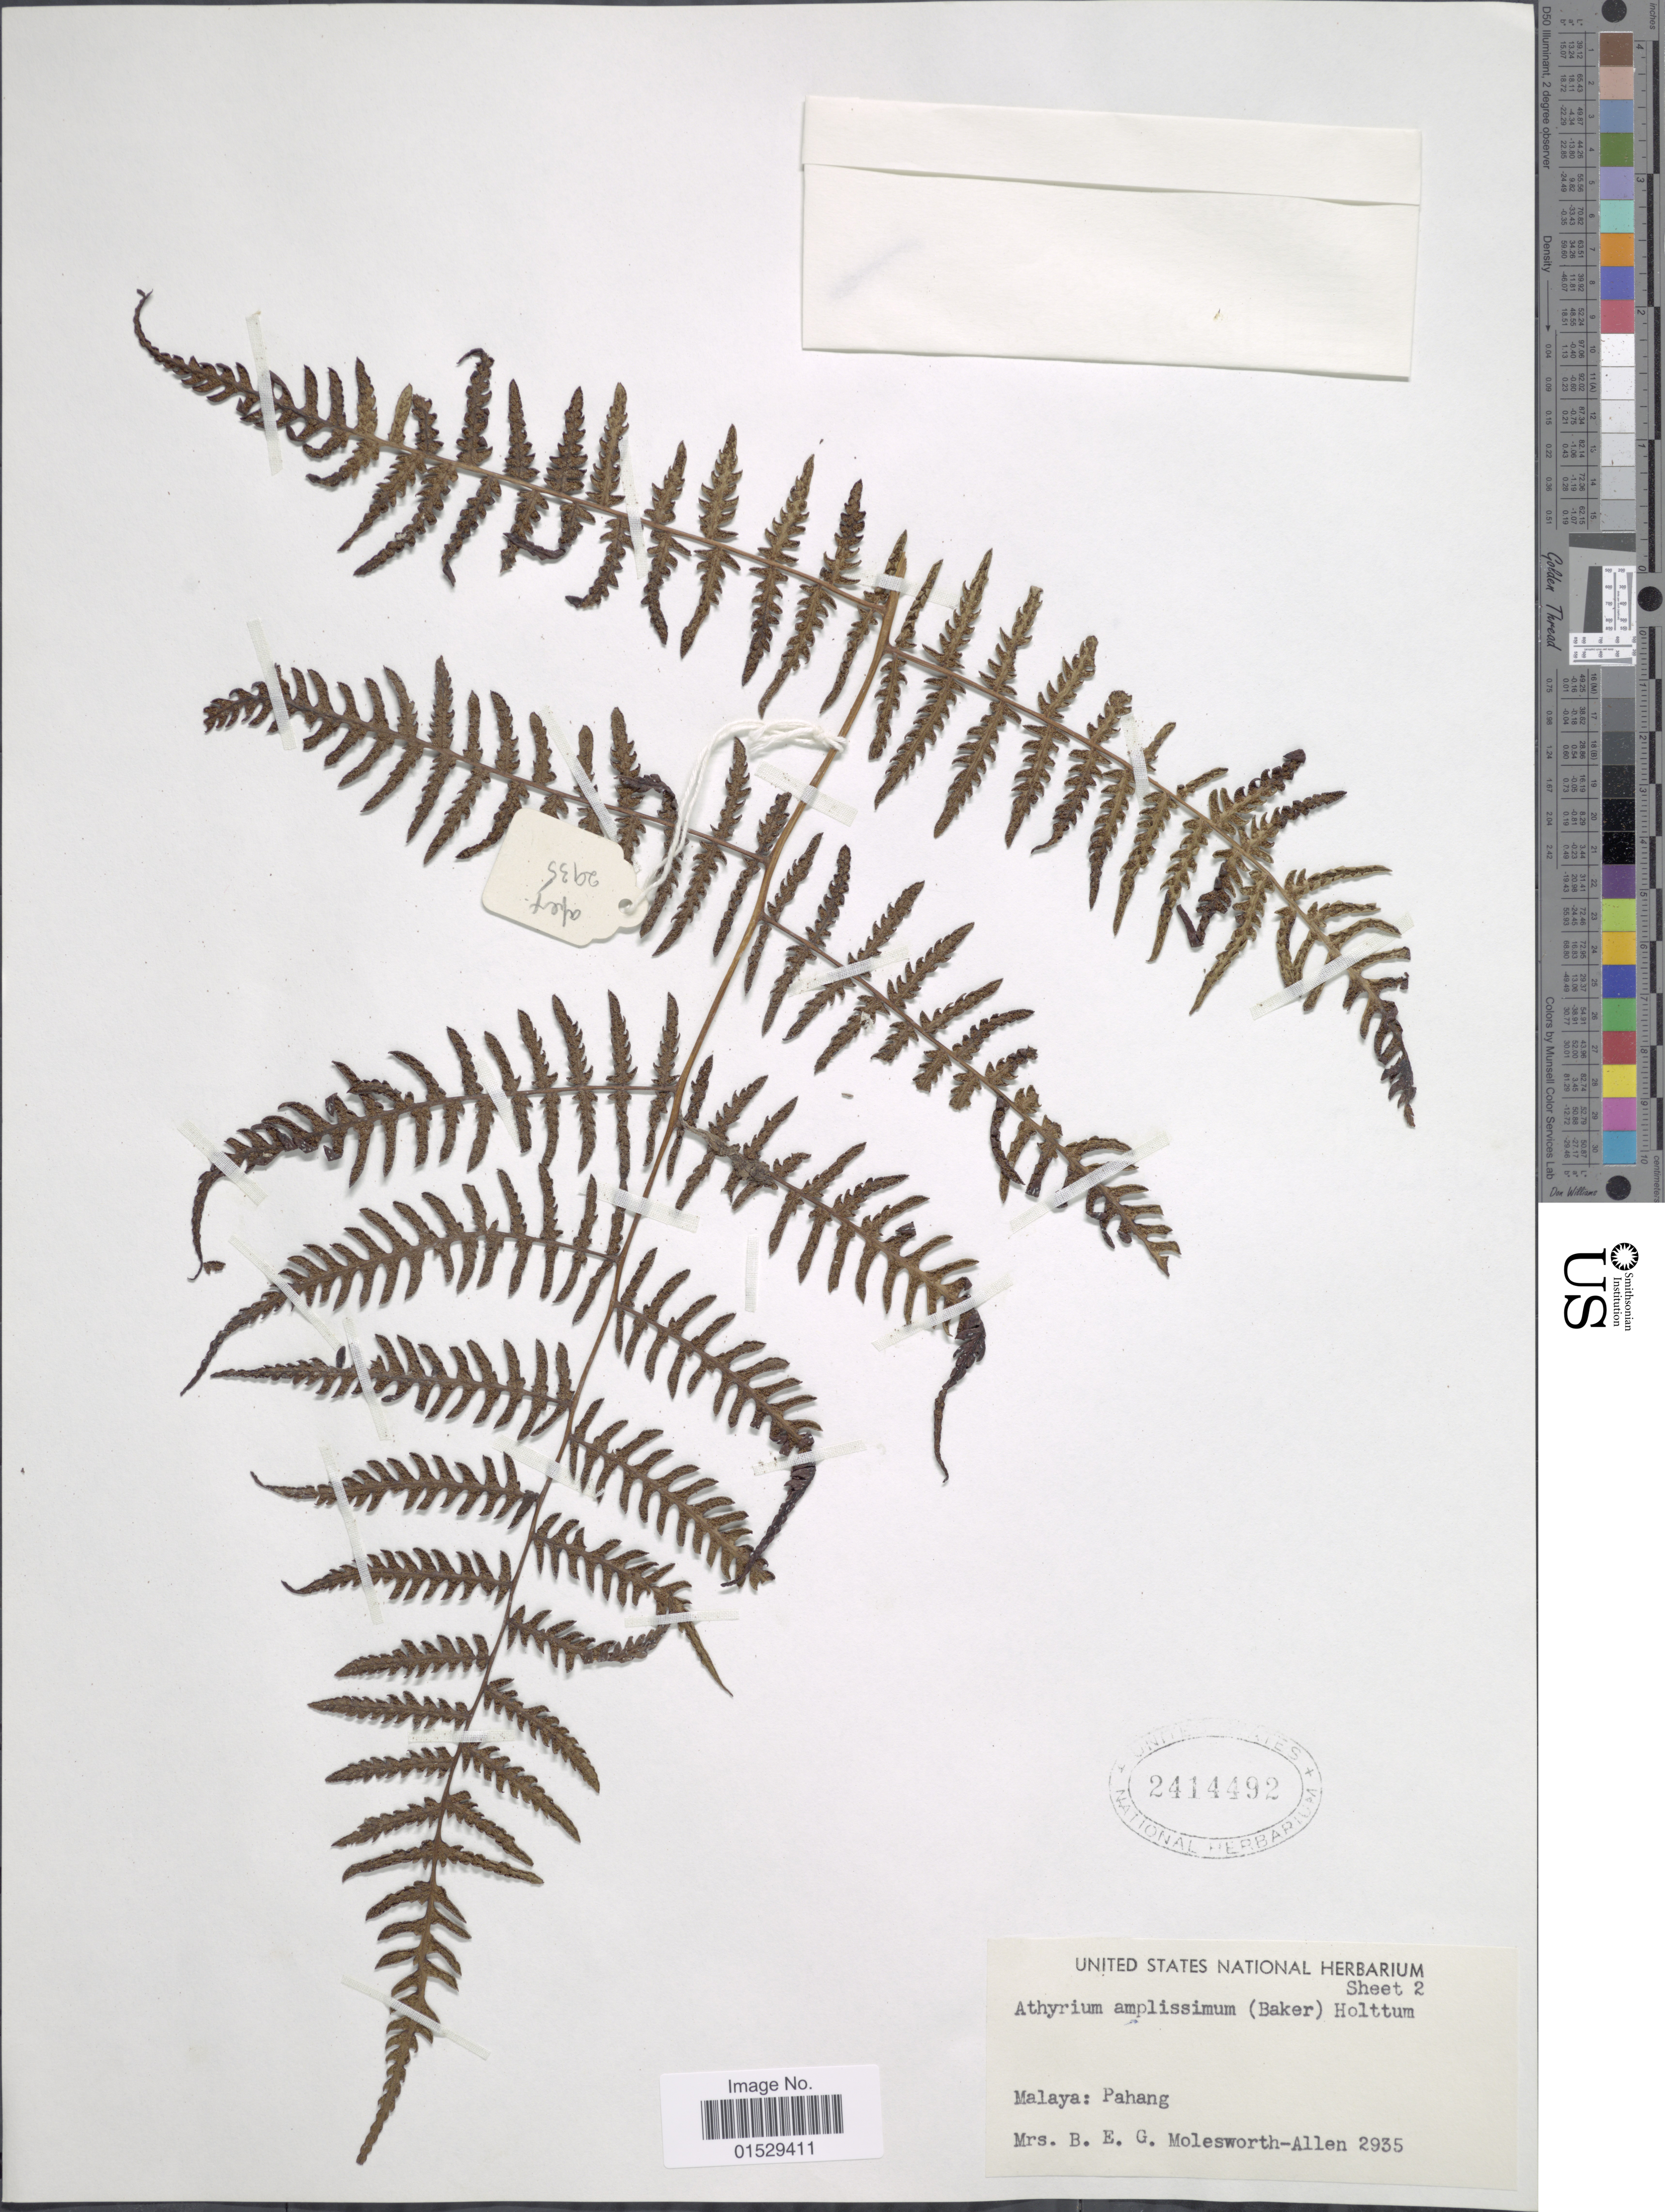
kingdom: Plantae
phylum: Tracheophyta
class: Polypodiopsida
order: Polypodiales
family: Athyriaceae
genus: Cornopteris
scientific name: Cornopteris atroviridis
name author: (Alderw.) M. Kato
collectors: Mrs. B. E. G. Molesworth-Allen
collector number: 2935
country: Malaysia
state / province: Pahang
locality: Malaya: Pahang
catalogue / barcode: US 2414492